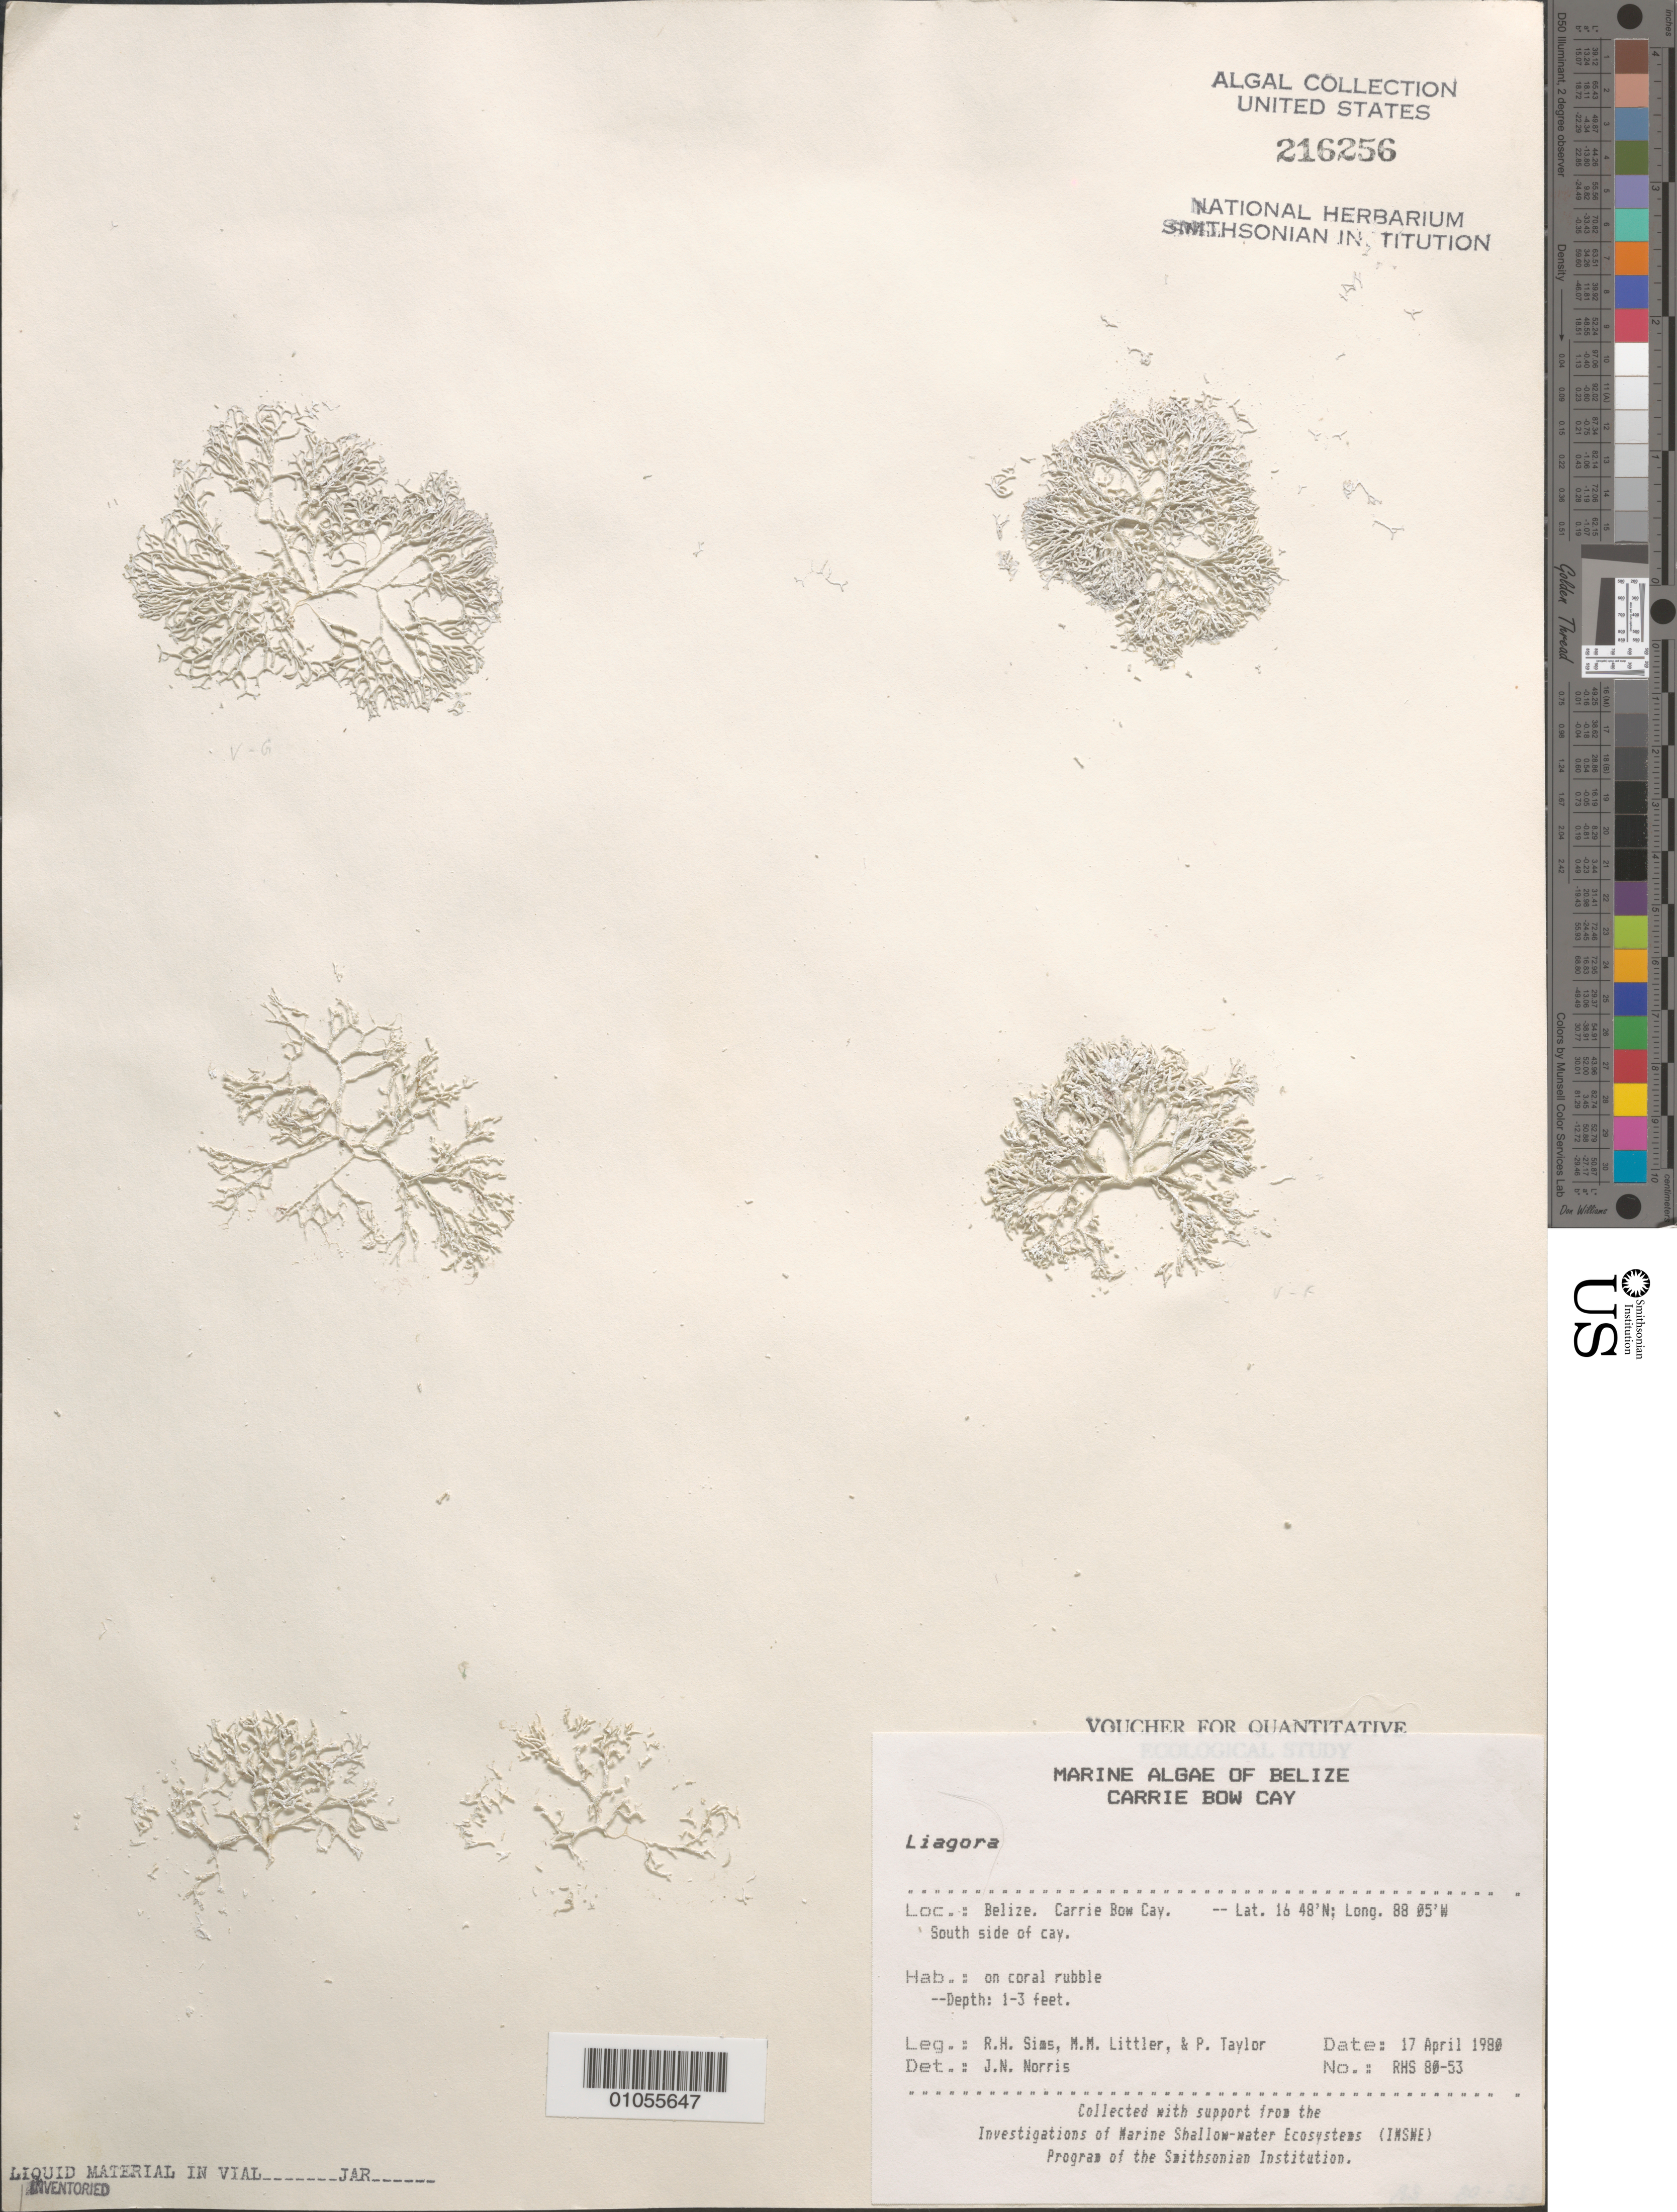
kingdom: Plantae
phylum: Rhodophyta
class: Florideophyceae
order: Nemaliales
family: Liagoraceae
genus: Liagora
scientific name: Liagora sp.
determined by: Norris, James N.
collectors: R. H. Sims, M. M. Littler & P. R. Taylor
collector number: RHS 80-53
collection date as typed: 17 Apr 1980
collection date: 1980-04-17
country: Belize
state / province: Stann Creek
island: Carrie Bow Cay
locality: South side of the cay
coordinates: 16 48'N, 88 05'W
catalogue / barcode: US 216256